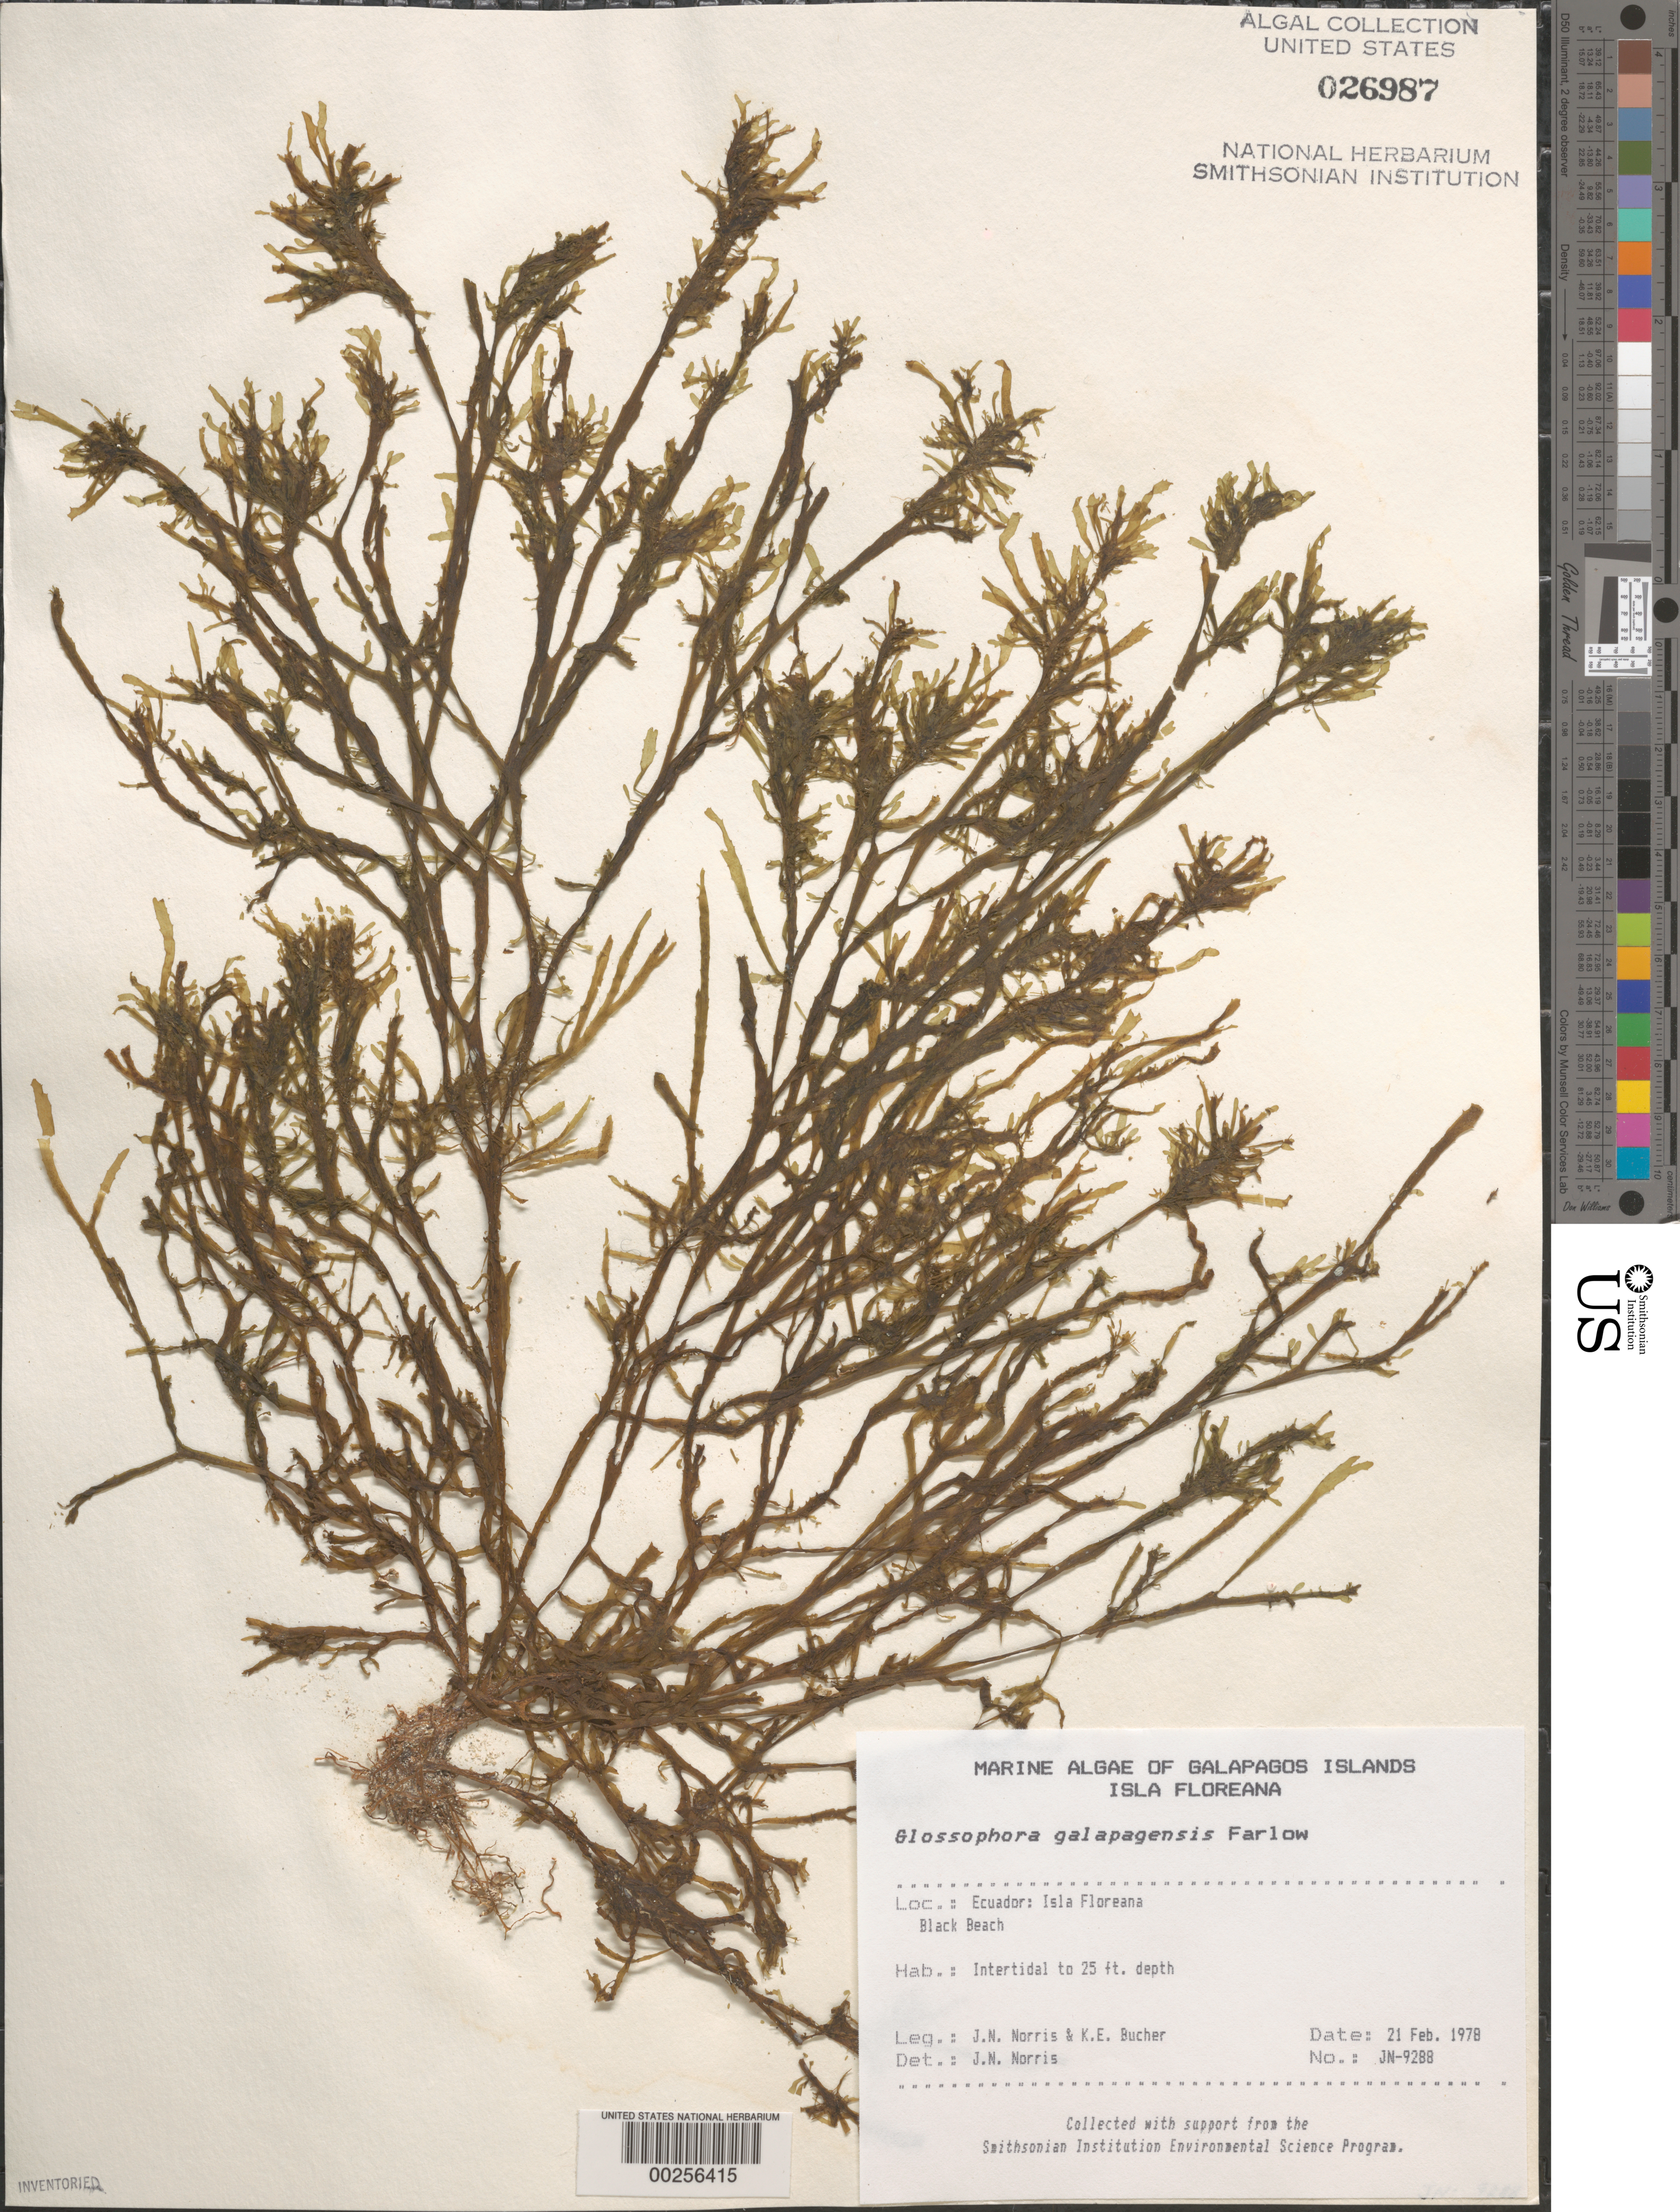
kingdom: Chromista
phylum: Ochrophyta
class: Phaeophyceae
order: Dictyotales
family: Dictyotaceae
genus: Dictyota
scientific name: Dictyota galapagensis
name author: (Farl.) De Clerck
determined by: Algae name updating Project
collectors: J. N. Norris & K. E. Bucher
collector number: JN-9288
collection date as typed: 21 Feb 1978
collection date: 1978-02-21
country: Ecuador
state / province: Colón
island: Floreana [Charles, Santa Maria]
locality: Black Beach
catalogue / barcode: US 26987